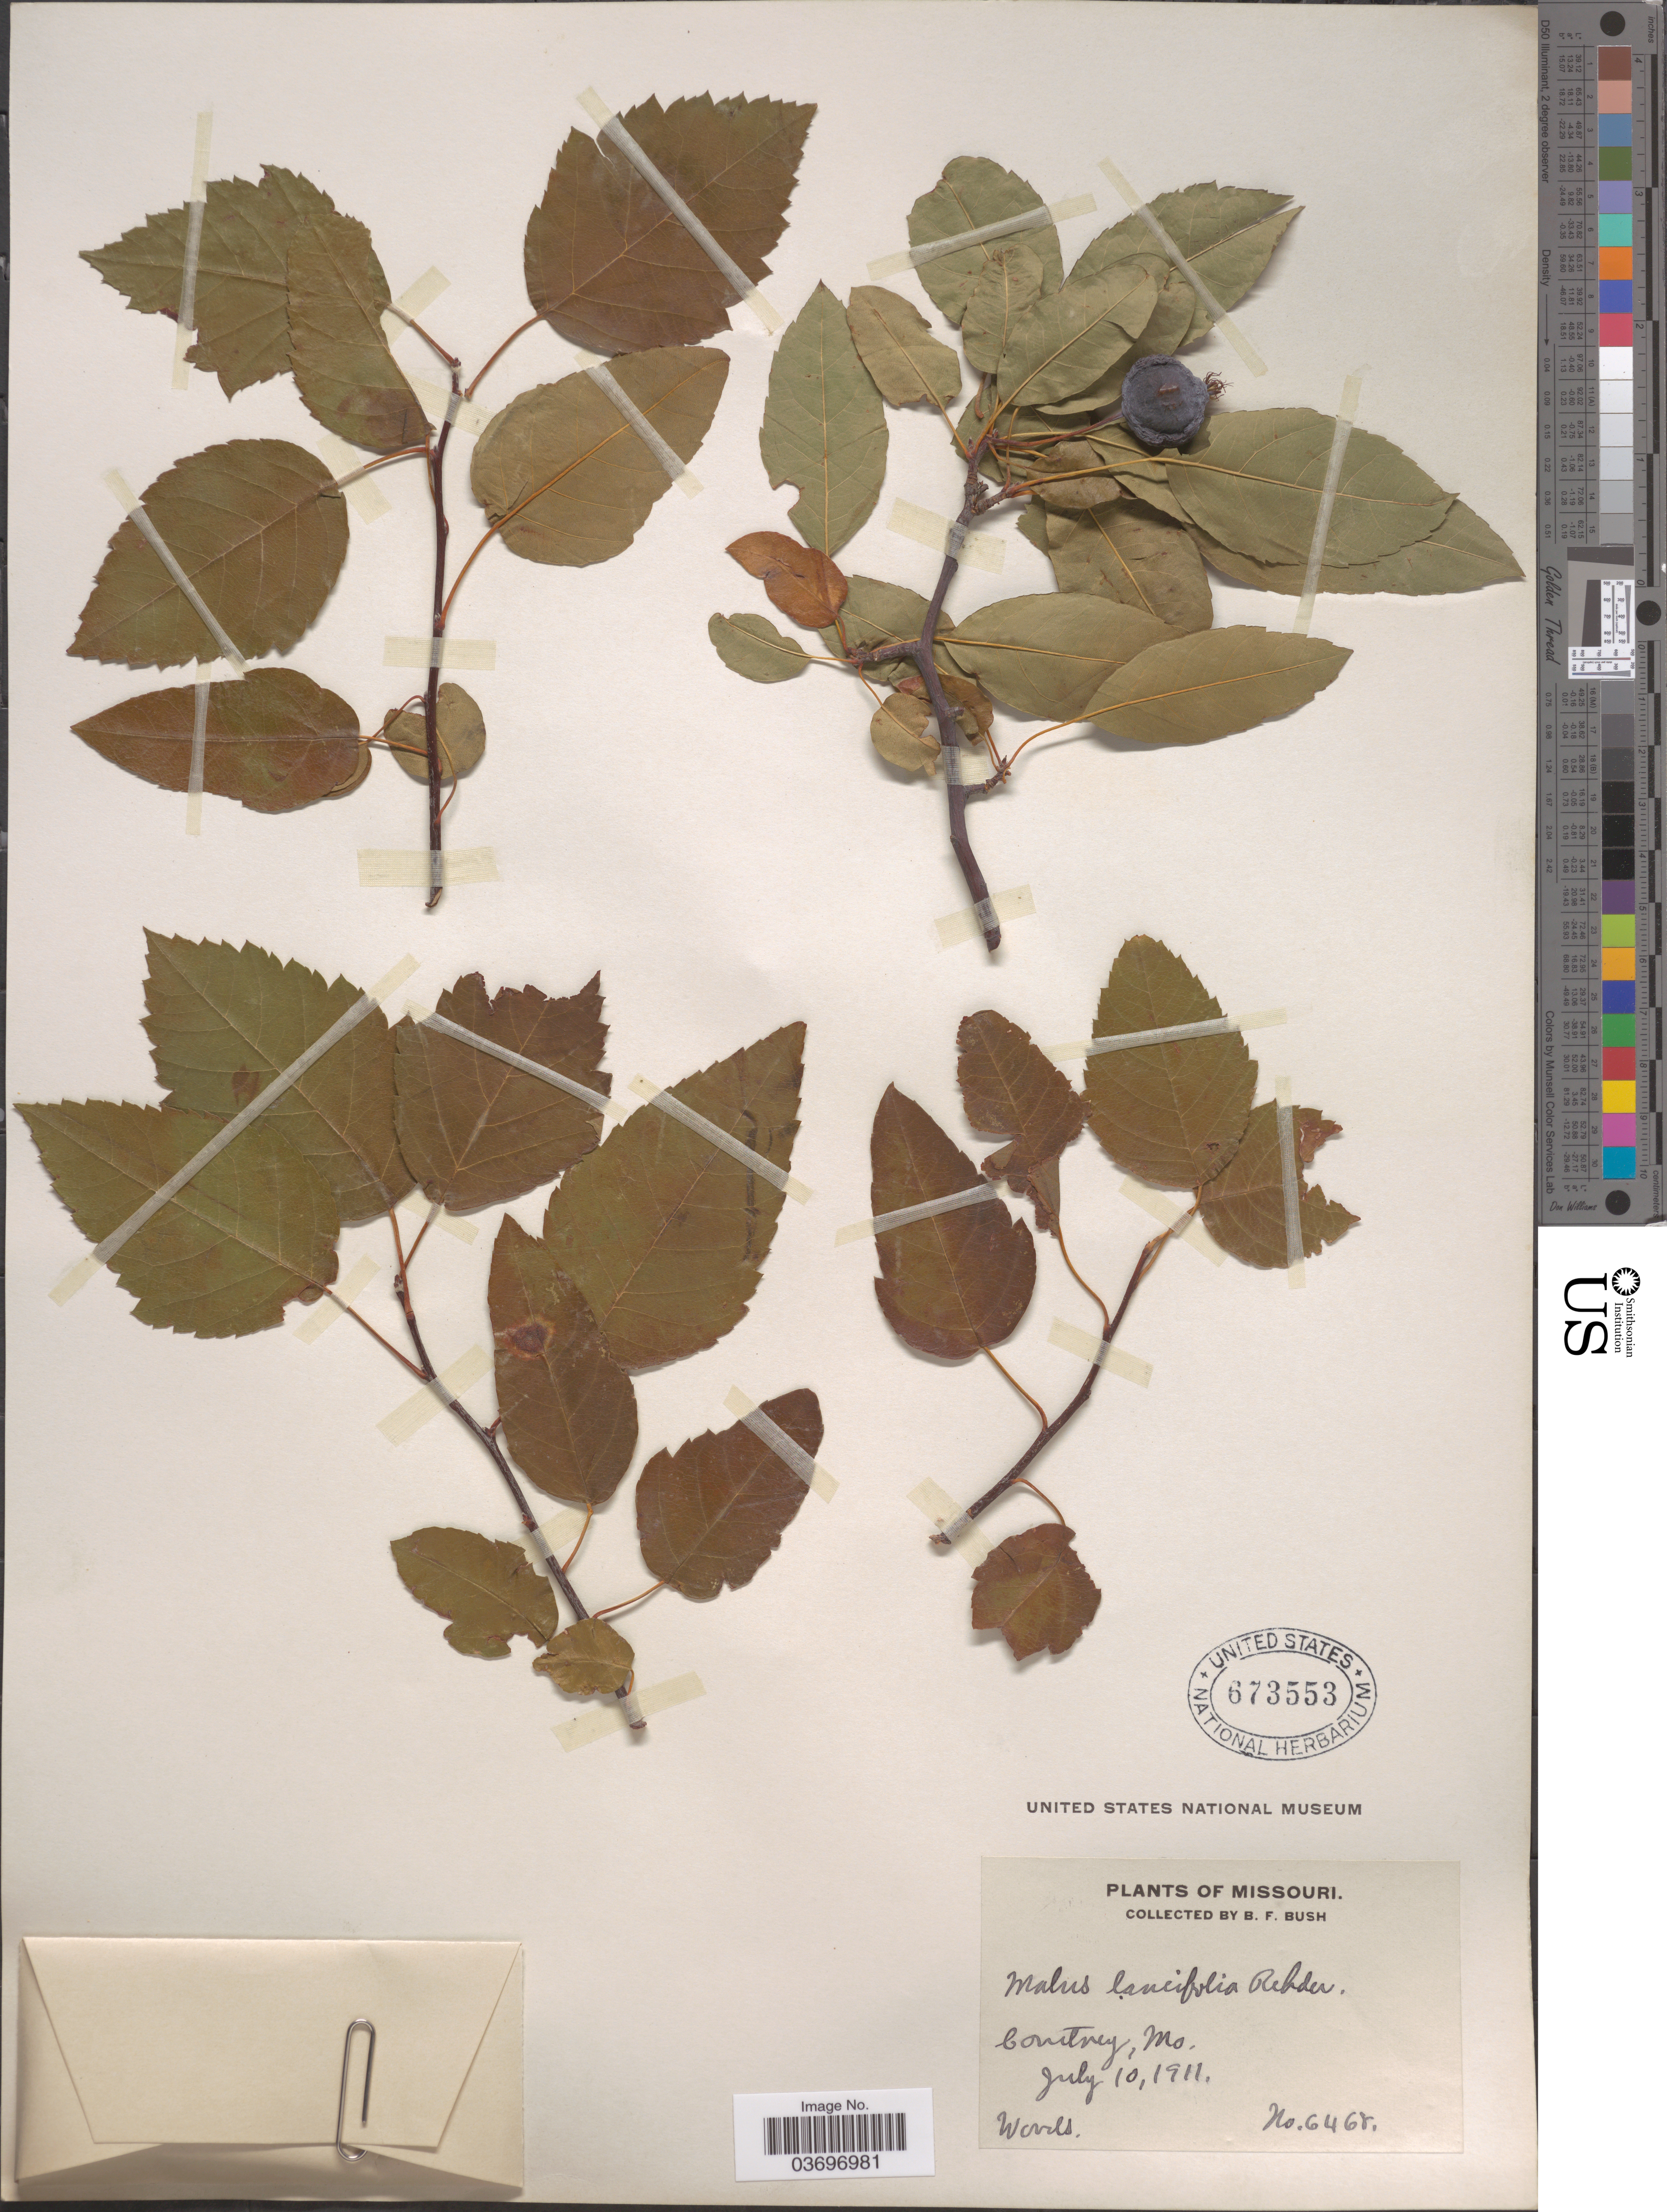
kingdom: Plantae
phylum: Tracheophyta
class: Magnoliopsida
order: Rosales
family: Rosaceae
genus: Malus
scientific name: Malus lancifolia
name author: Rehder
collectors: B. F. Bush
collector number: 6468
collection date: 1911-07-10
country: United States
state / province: Missouri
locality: Courtney.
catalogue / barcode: US 673553